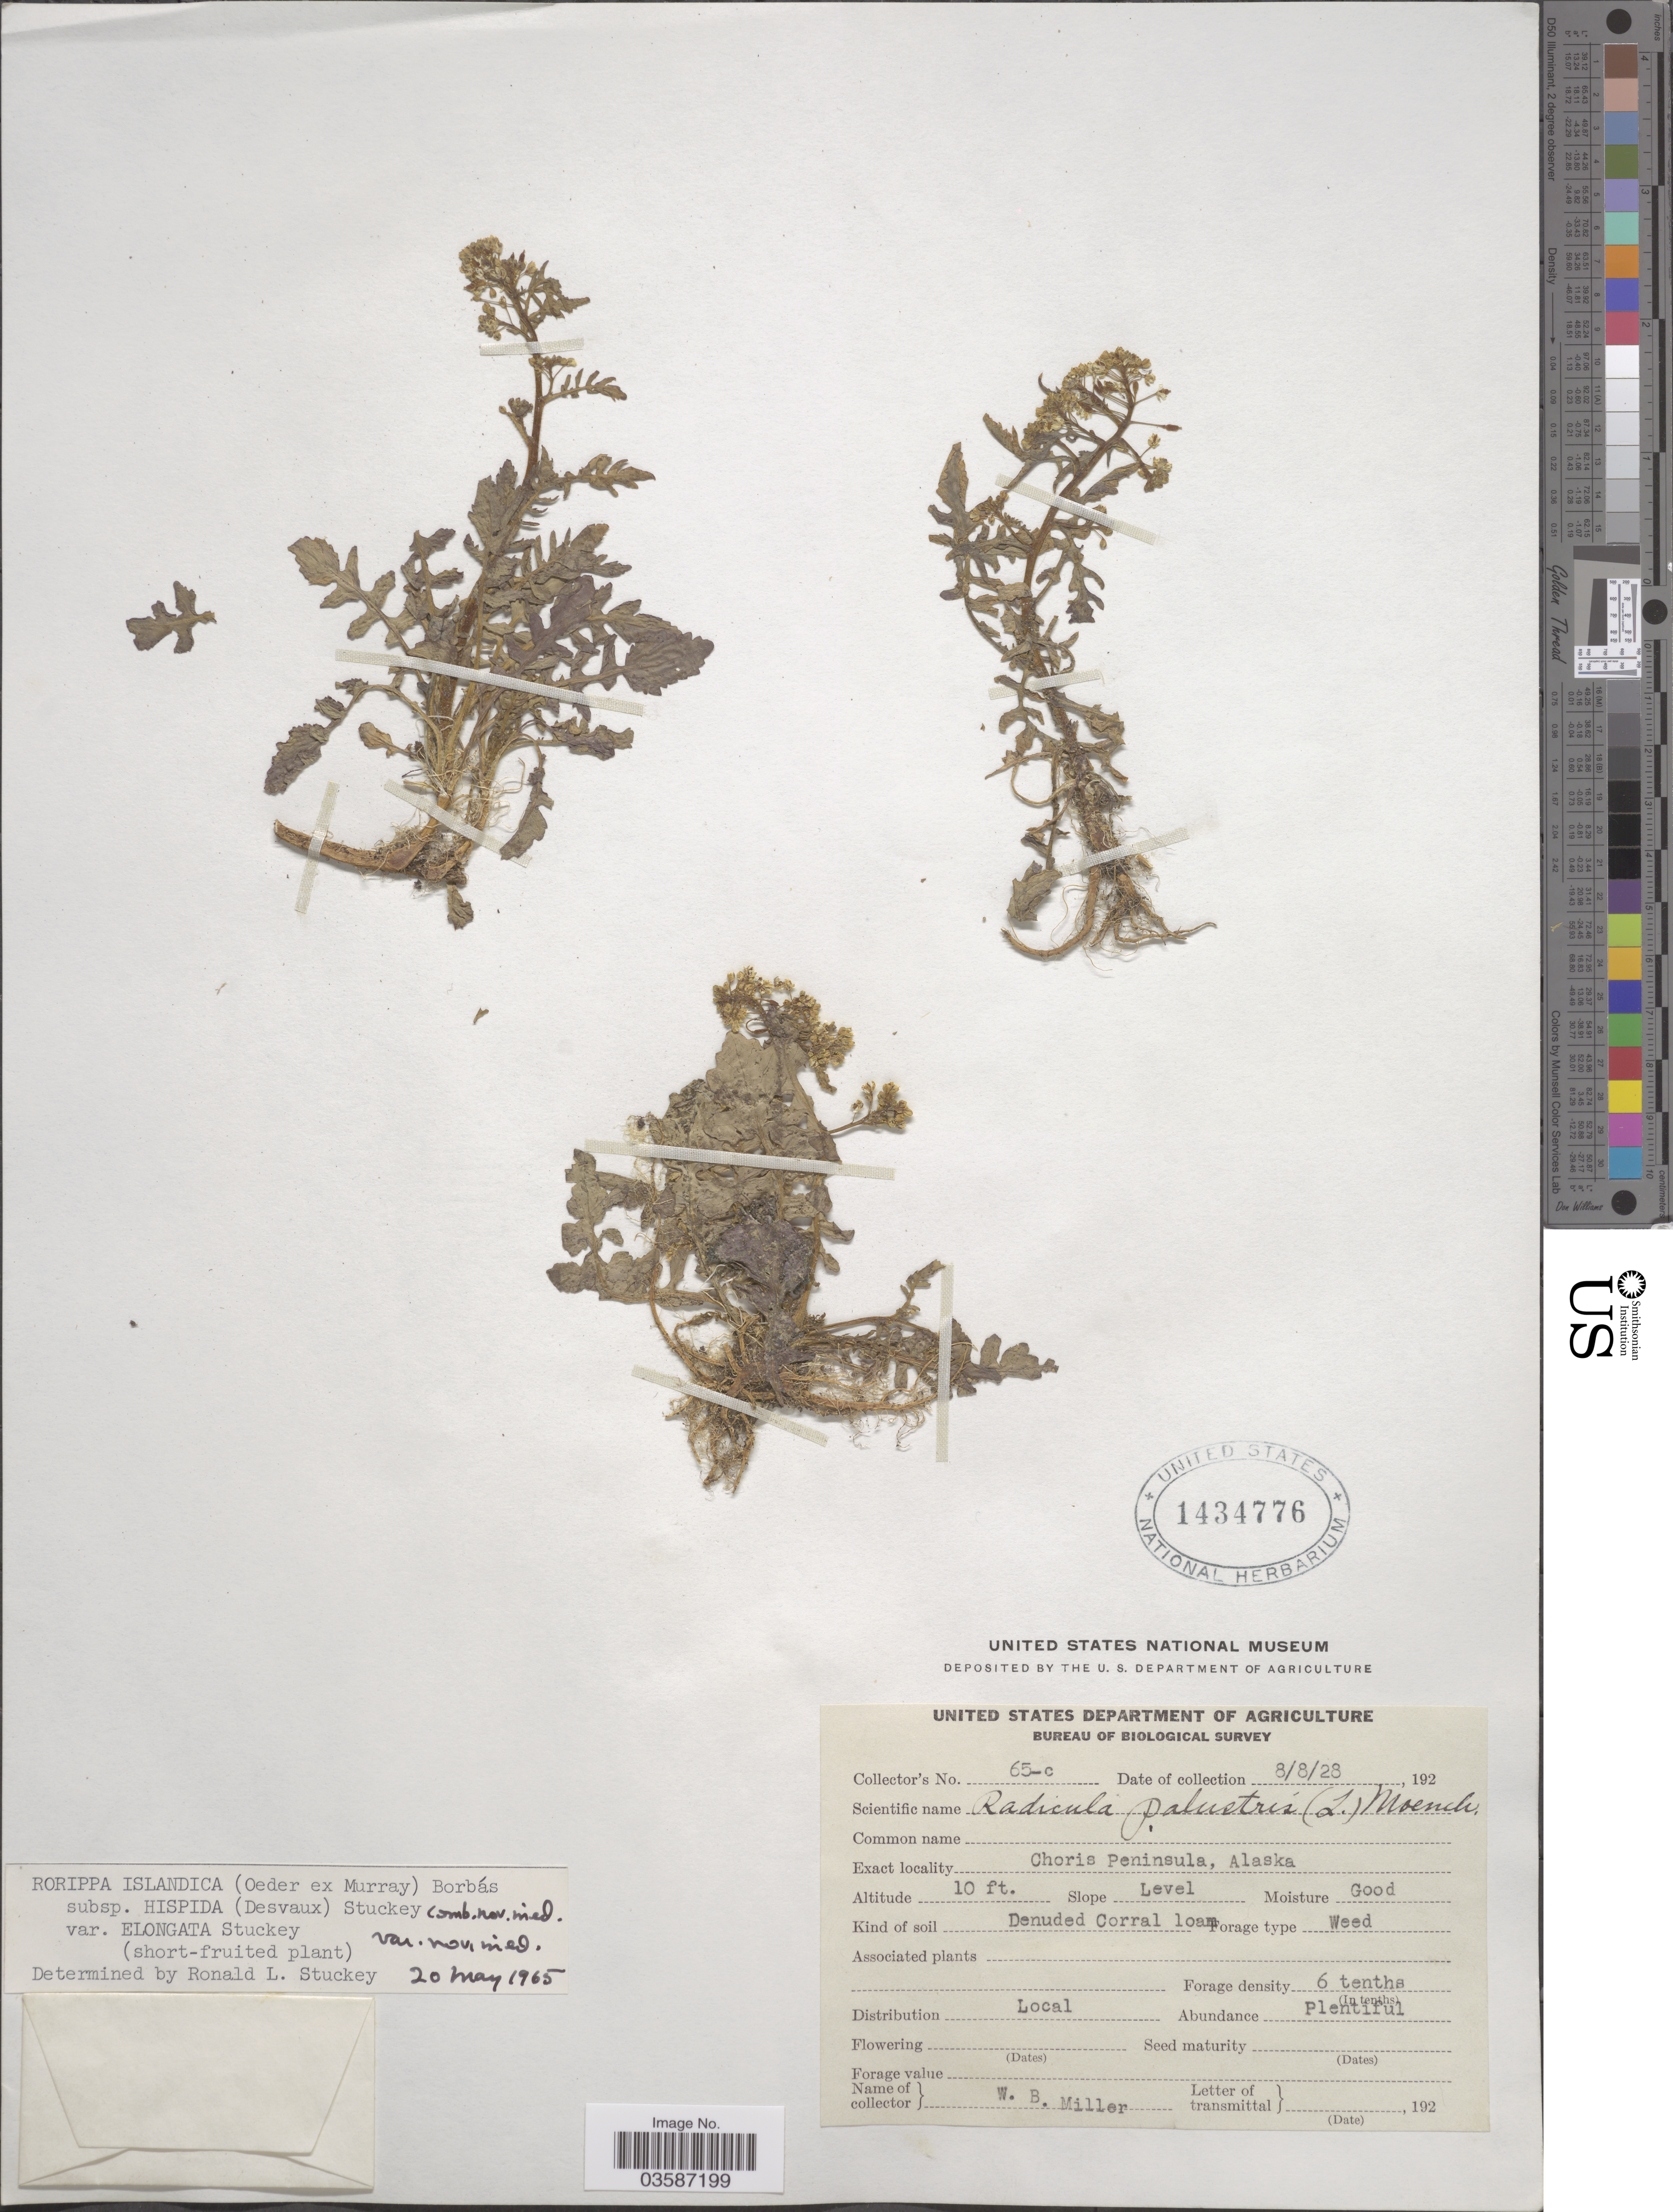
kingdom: Plantae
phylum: Tracheophyta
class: Magnoliopsida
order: Brassicales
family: Brassicaceae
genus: Rorippa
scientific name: Rorippa islandica var. elongata Stuckey var. nov. ined.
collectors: W. Miller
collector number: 65-c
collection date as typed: Transcribed d/m/y: 8/8/28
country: United States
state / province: Alaska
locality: Choris Peninsula.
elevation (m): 3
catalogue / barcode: US 1434776